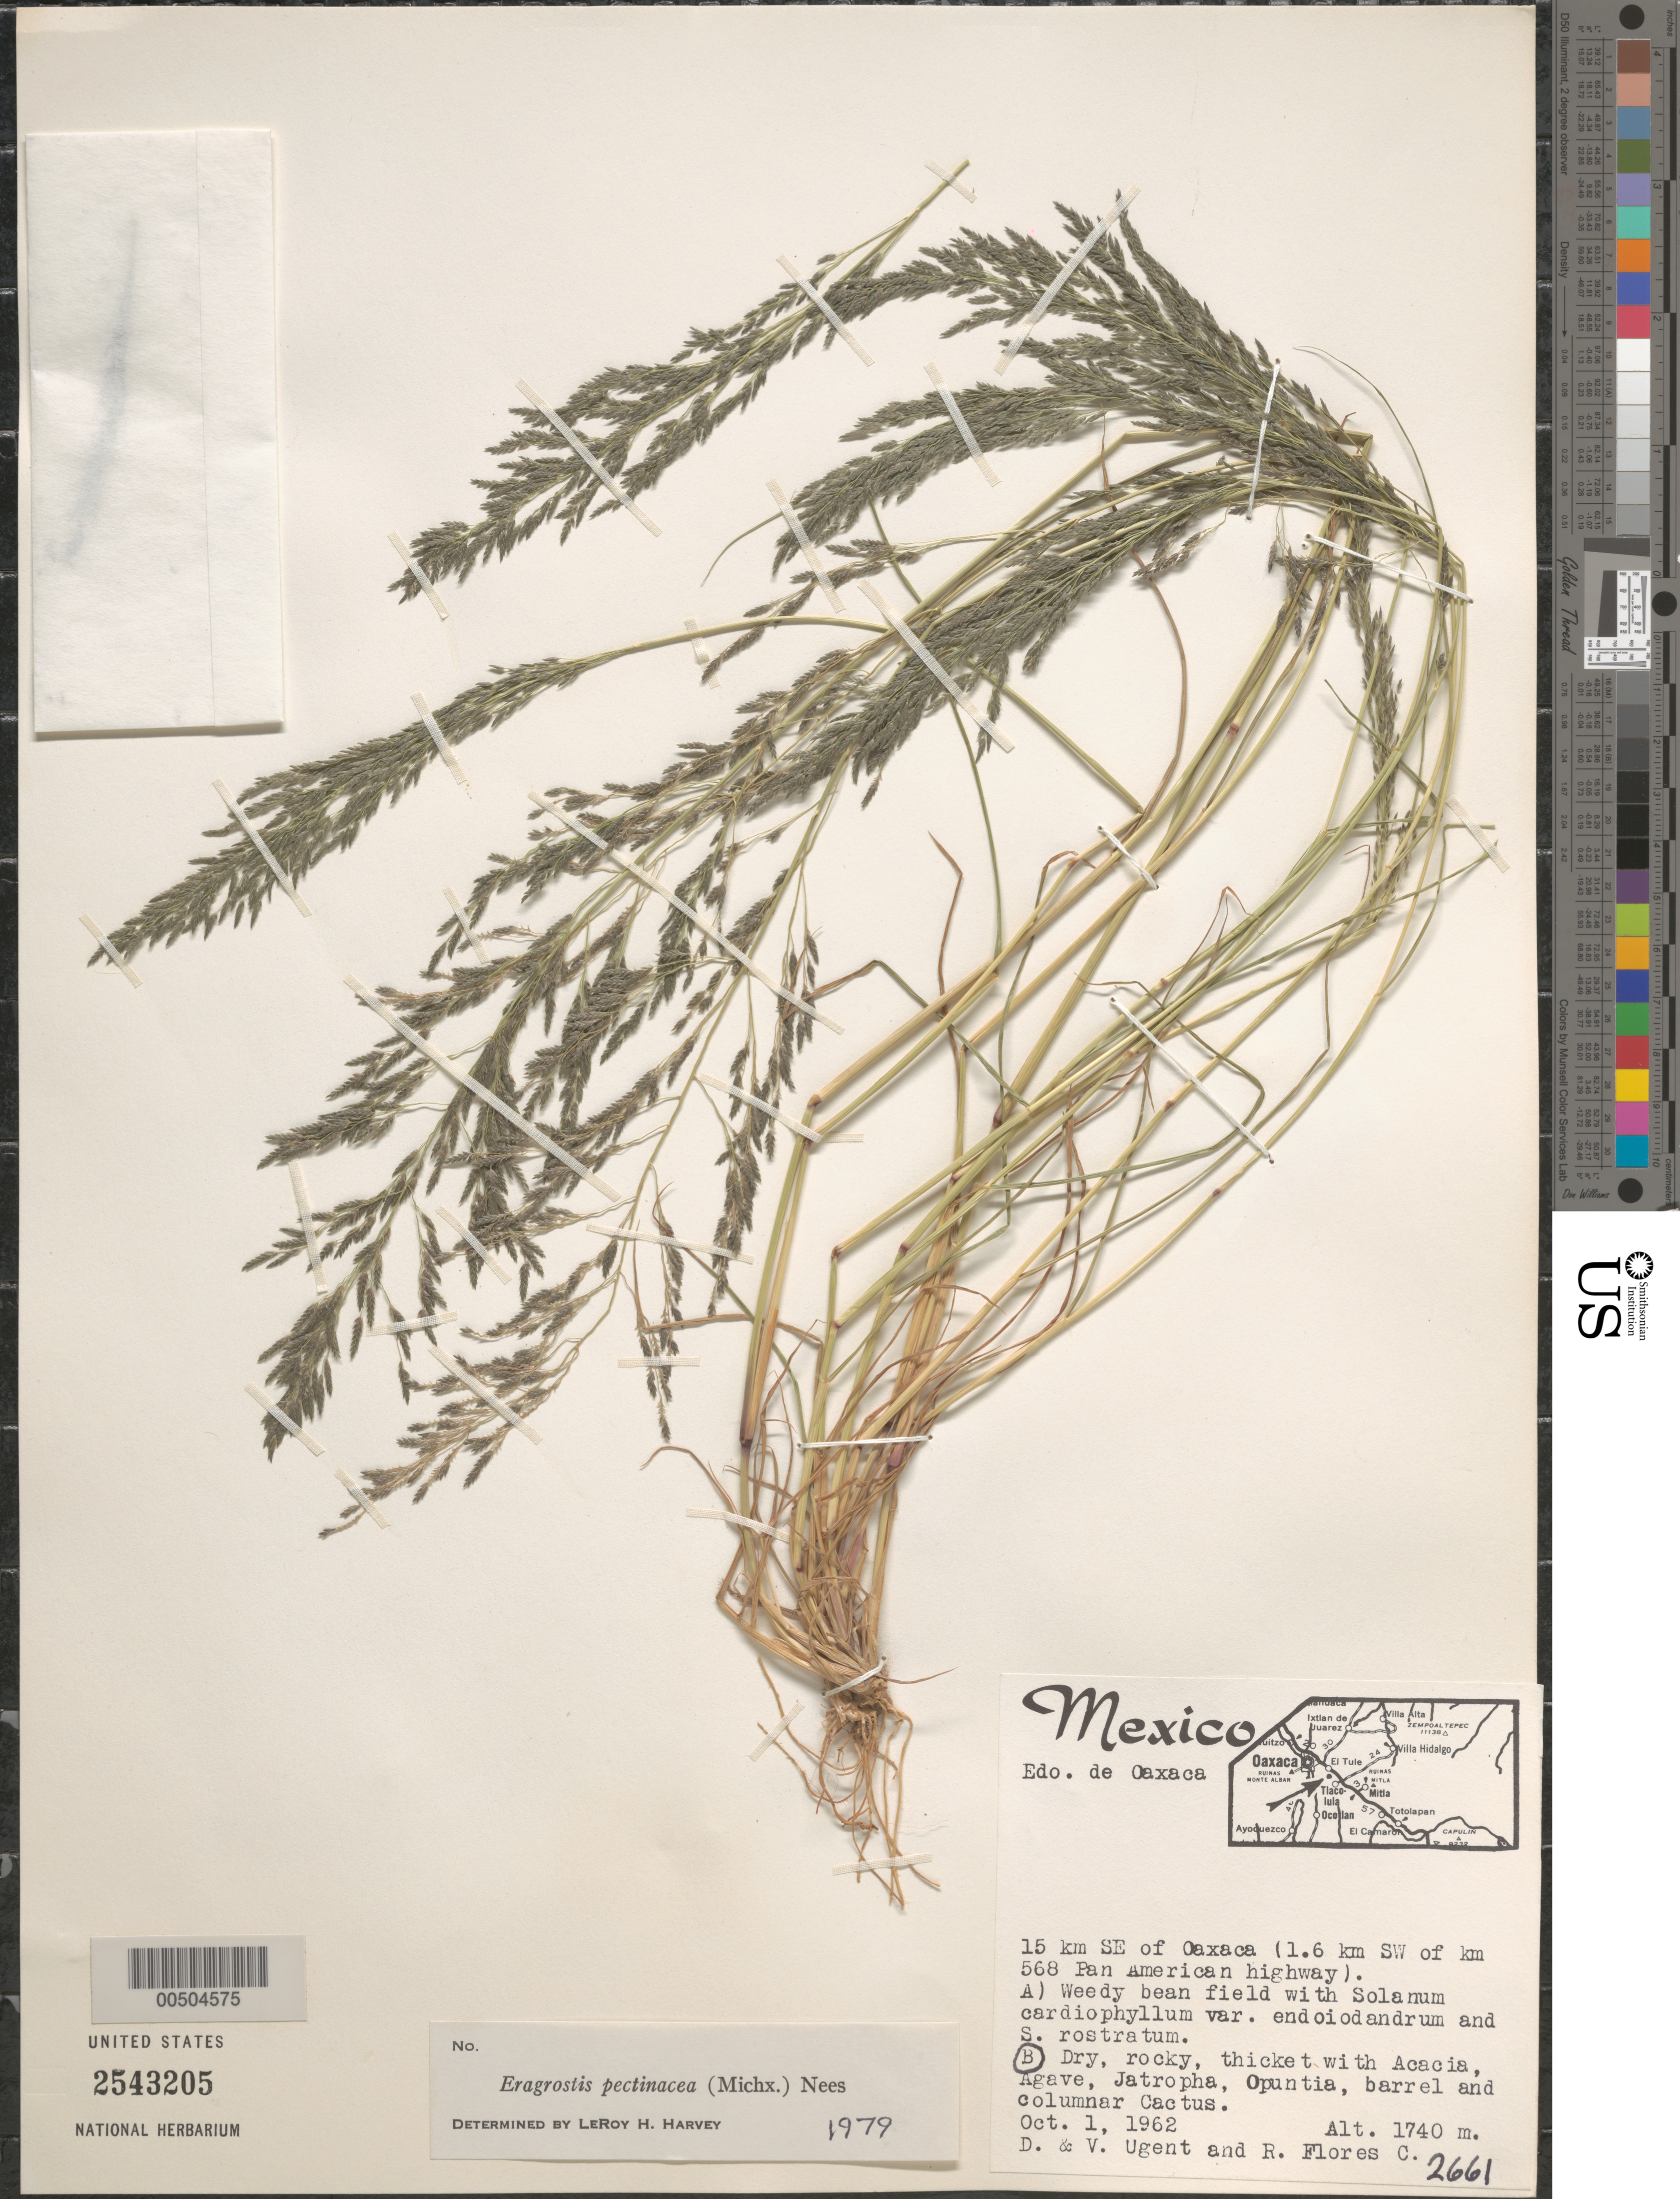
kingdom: Plantae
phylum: Tracheophyta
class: Liliopsida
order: Poales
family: Poaceae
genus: Eragrostis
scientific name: Eragrostis pectinacea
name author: (Michx.) Nees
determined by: Harvey, L. H.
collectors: D. Ugent, V. Ugent & R. Flores-C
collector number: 2661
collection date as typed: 1 Oct 1962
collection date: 1962-10-01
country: Mexico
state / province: Oaxaca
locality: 15 km SE of Oaxaca (1.6 km SW of Km 568 Pan American Hwy)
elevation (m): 1740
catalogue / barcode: US 2543205